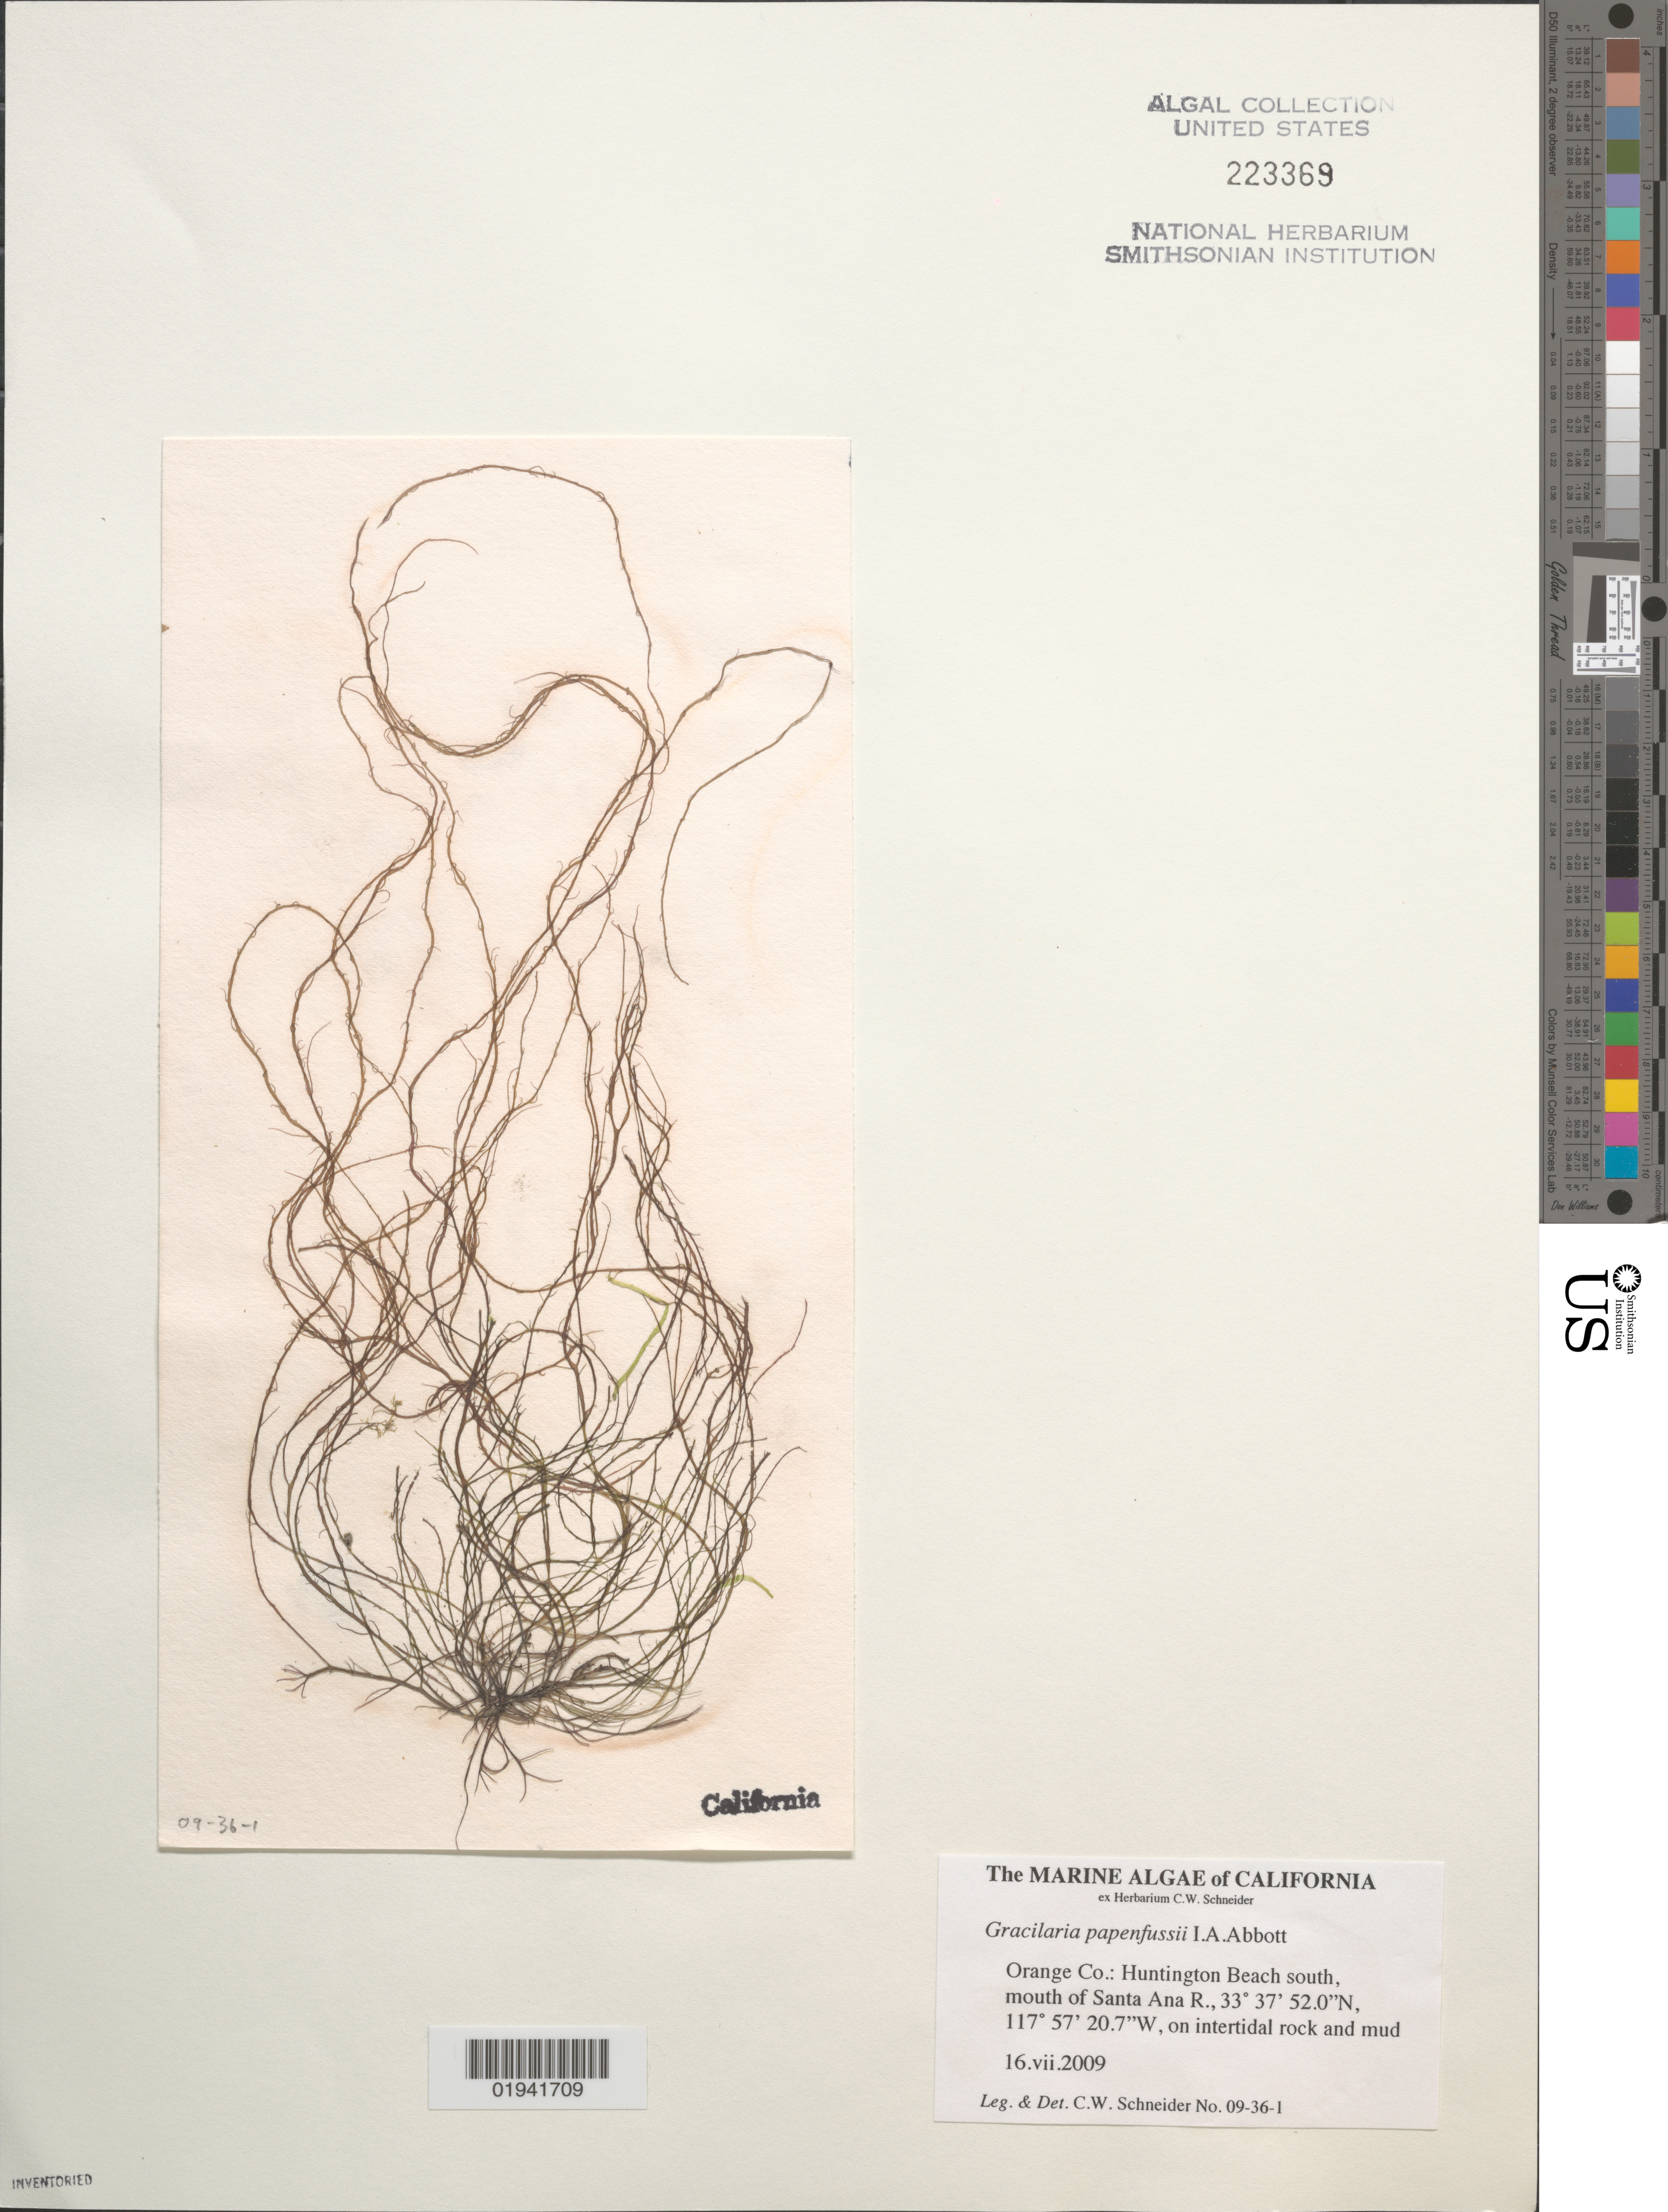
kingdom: Plantae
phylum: Rhodophyta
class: Florideophyceae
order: Gracilariales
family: Gracilariaceae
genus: Gracilaria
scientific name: Gracilaria papenfussii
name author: I.A. Abbott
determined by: Schneider, C. W.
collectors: C. W. Schneider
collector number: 09-36-1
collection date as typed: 16 Jul 2009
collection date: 2009-07-16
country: United States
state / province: California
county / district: Orange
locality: Huntington Beach south, Santa Ana River mouth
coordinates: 33 37'52.0"N, 117 57'20.7"W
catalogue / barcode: US 223369